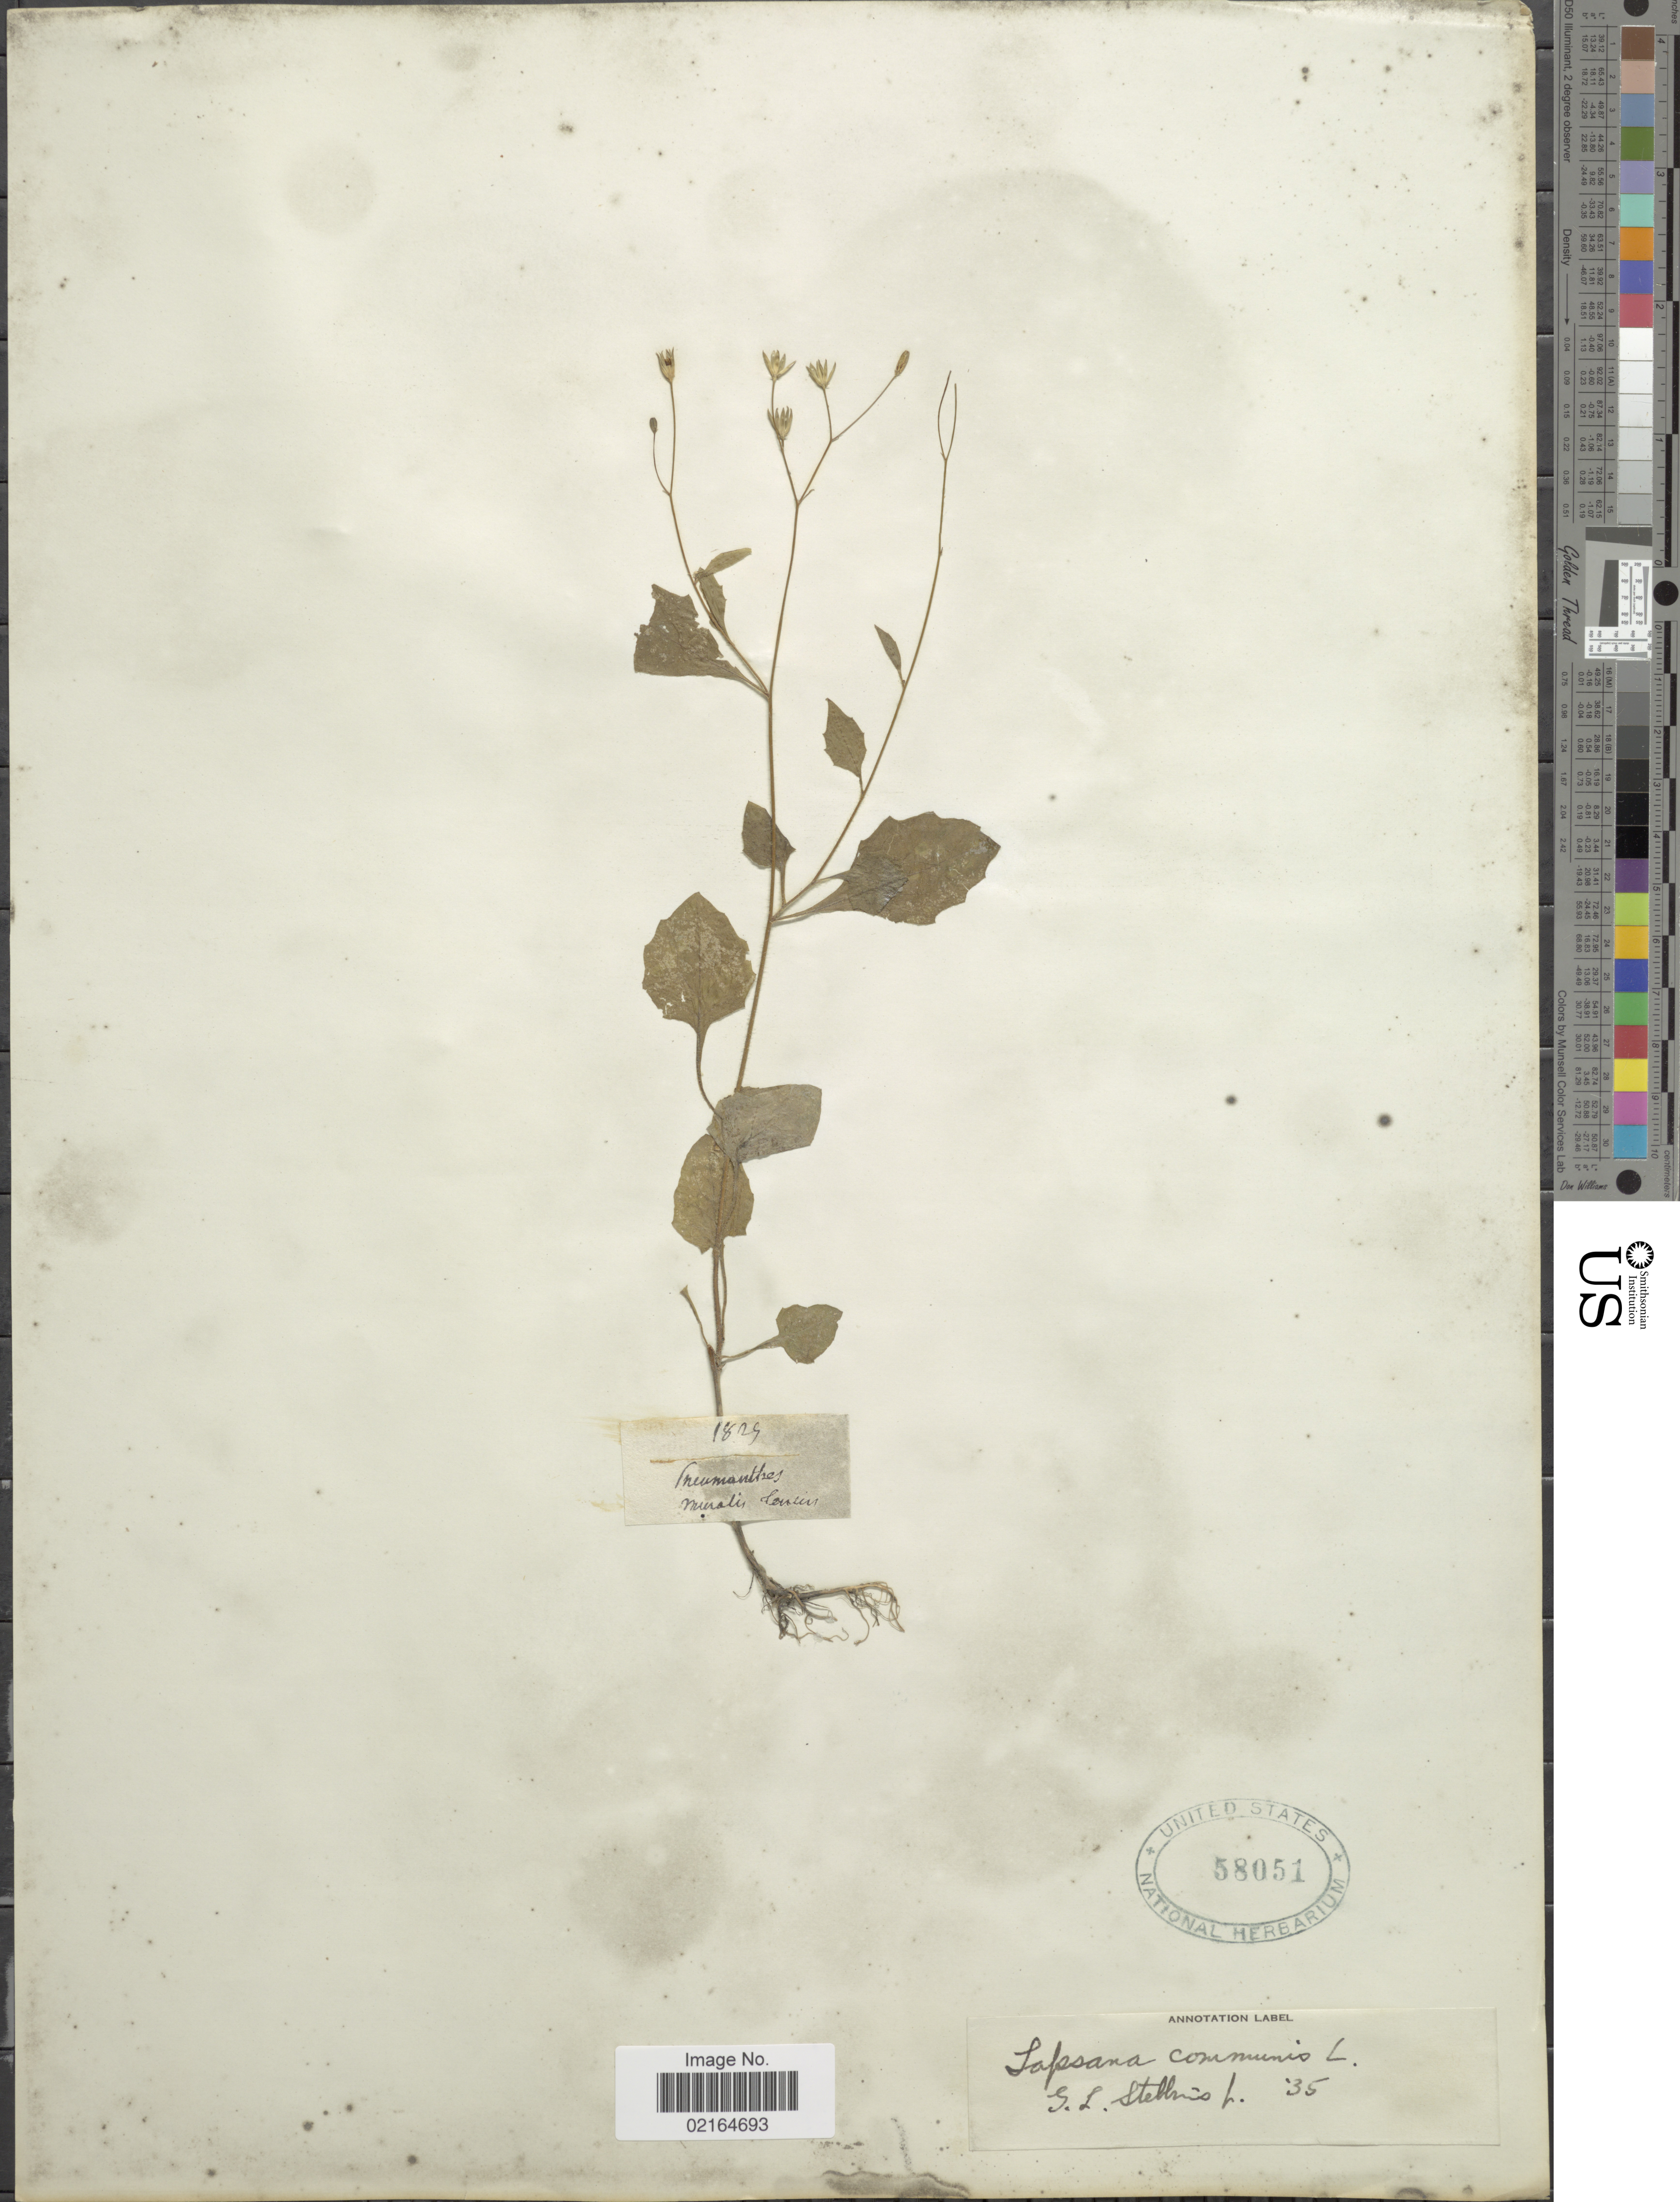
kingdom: Plantae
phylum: Tracheophyta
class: Magnoliopsida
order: Asterales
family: Asteraceae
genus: Lapsana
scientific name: Lapsana communis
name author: L.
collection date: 1829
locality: Muralis Cersers. [interpreted]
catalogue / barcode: US 58051